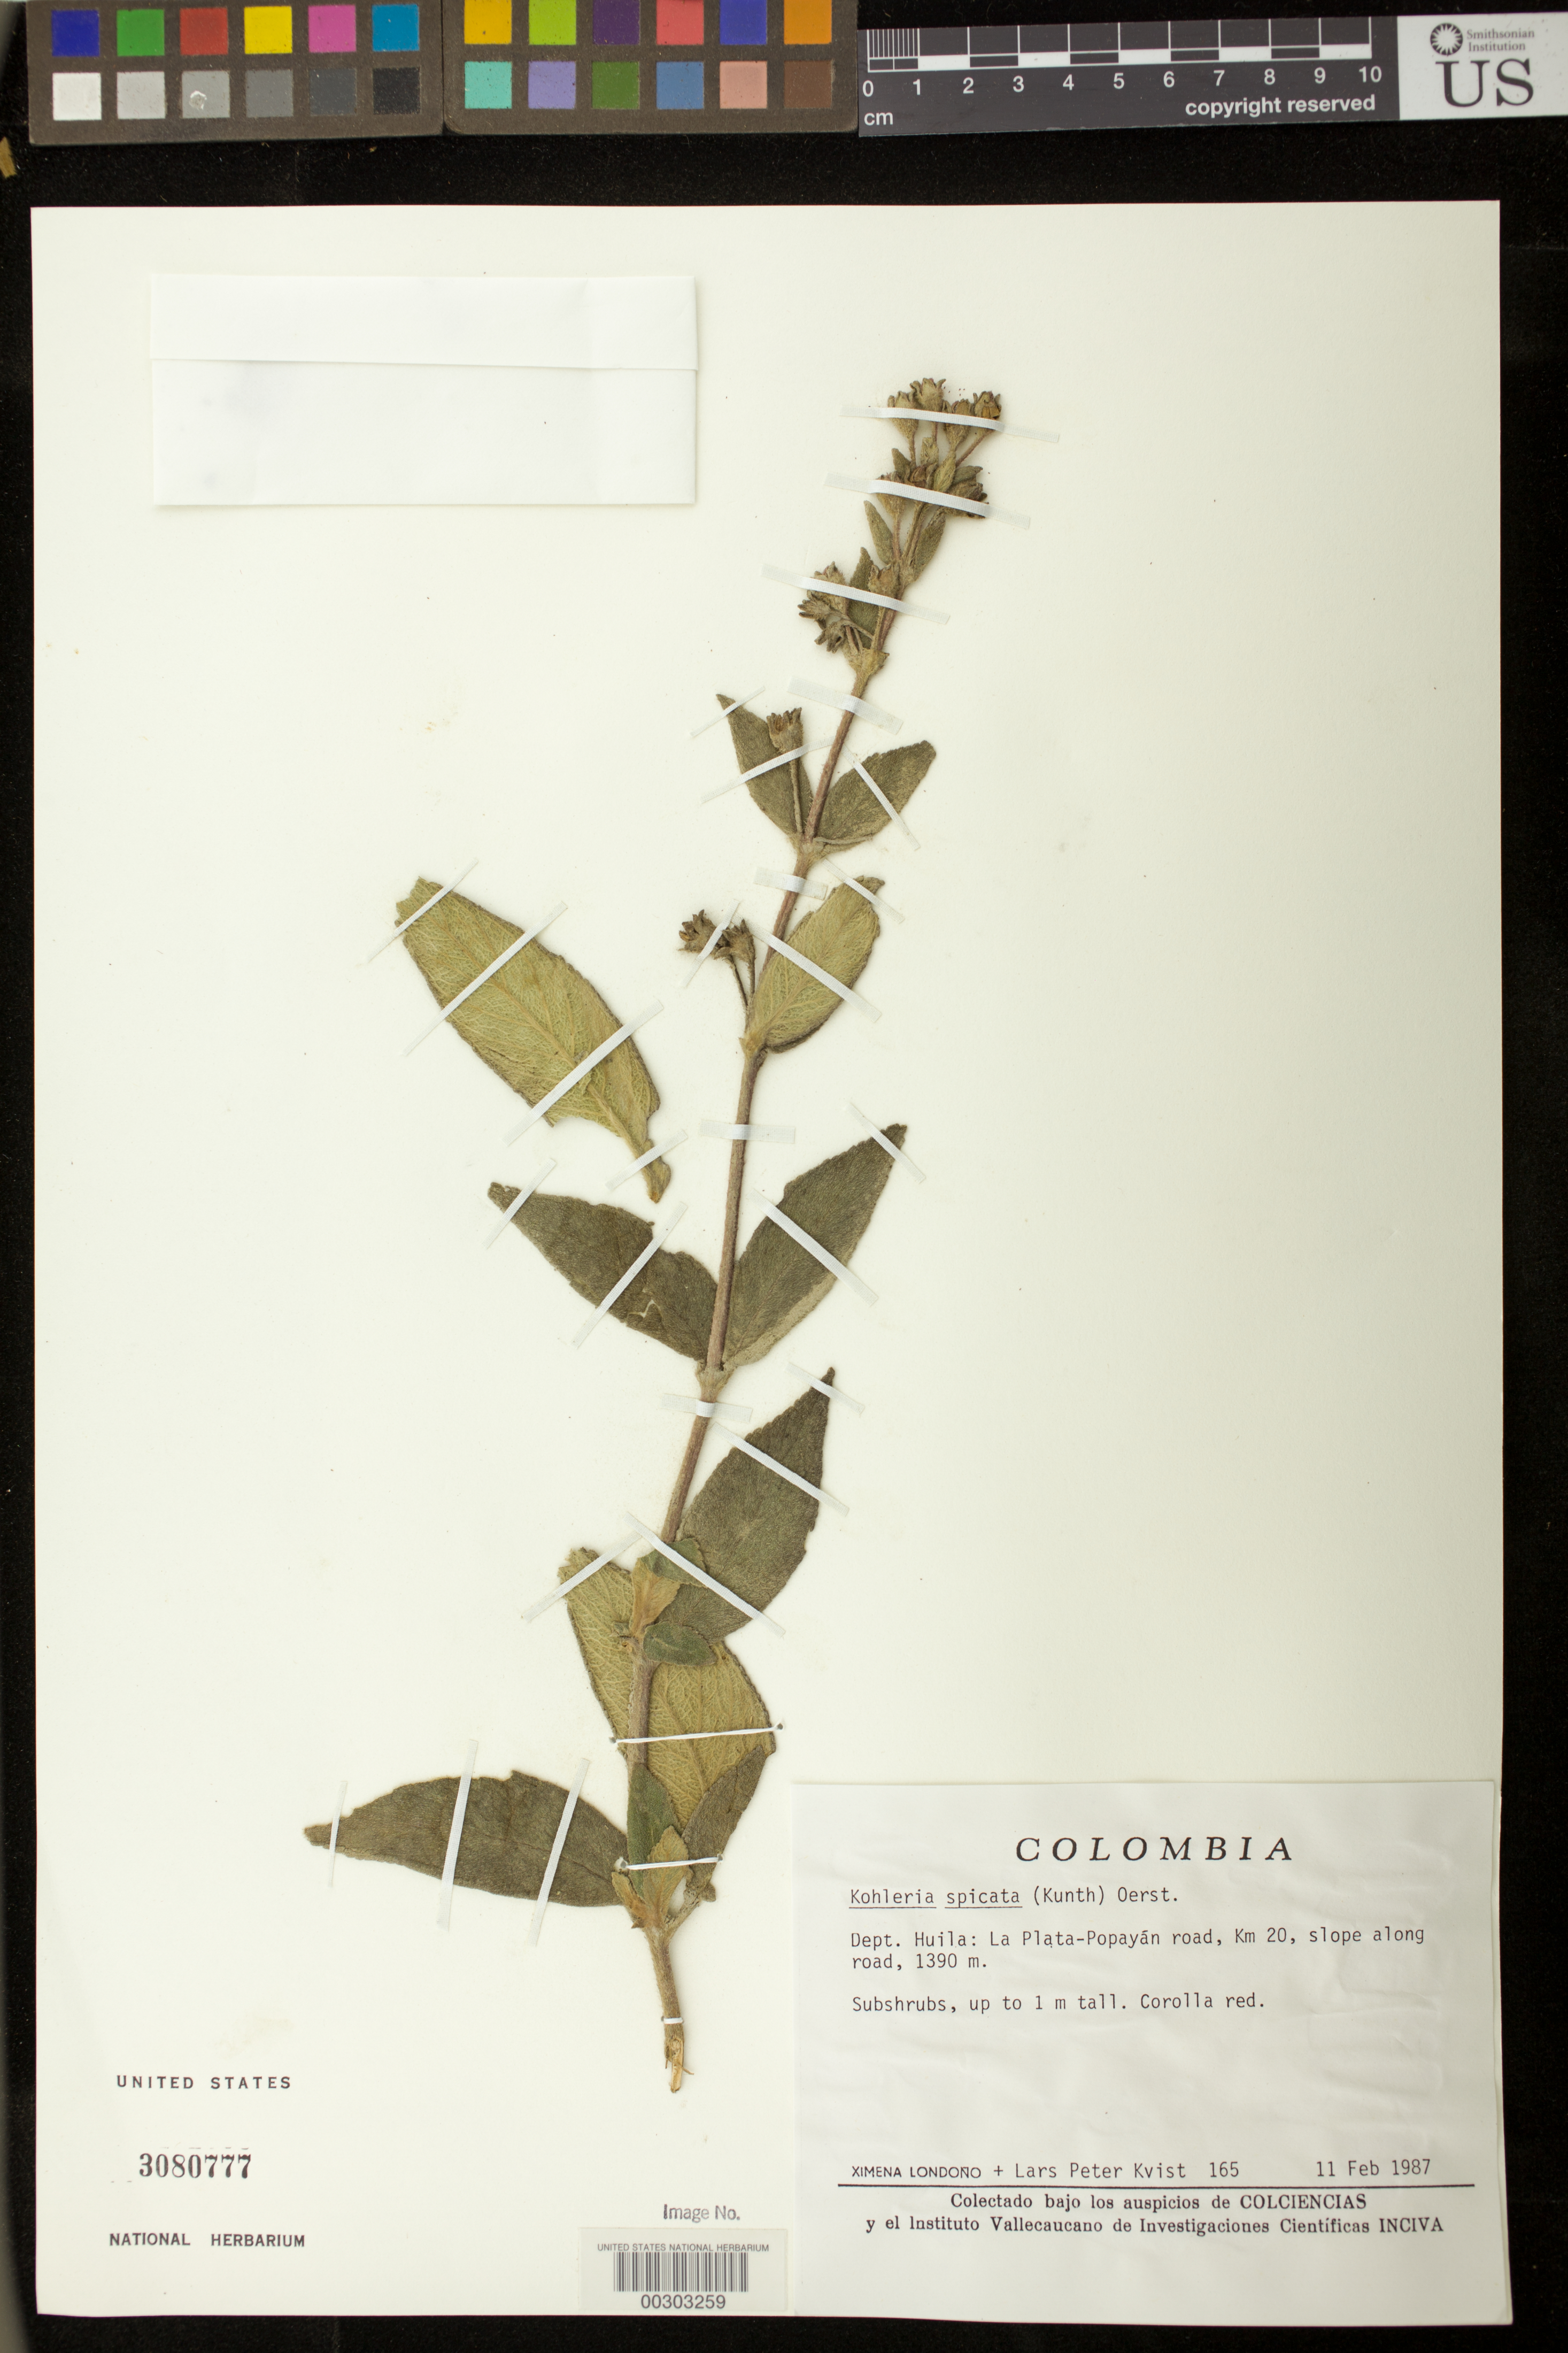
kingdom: Plantae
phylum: Tracheophyta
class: Magnoliopsida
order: Lamiales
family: Gesneriaceae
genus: Kohleria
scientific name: Kohleria spicata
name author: (Kunth) Oerst.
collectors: X. Londoño & L. P. Kvist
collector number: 165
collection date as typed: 11 Feb 1987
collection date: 1987-02-11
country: Colombia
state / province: Huila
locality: La Plata-Popayan road, km 20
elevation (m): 1390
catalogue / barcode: US 3080777